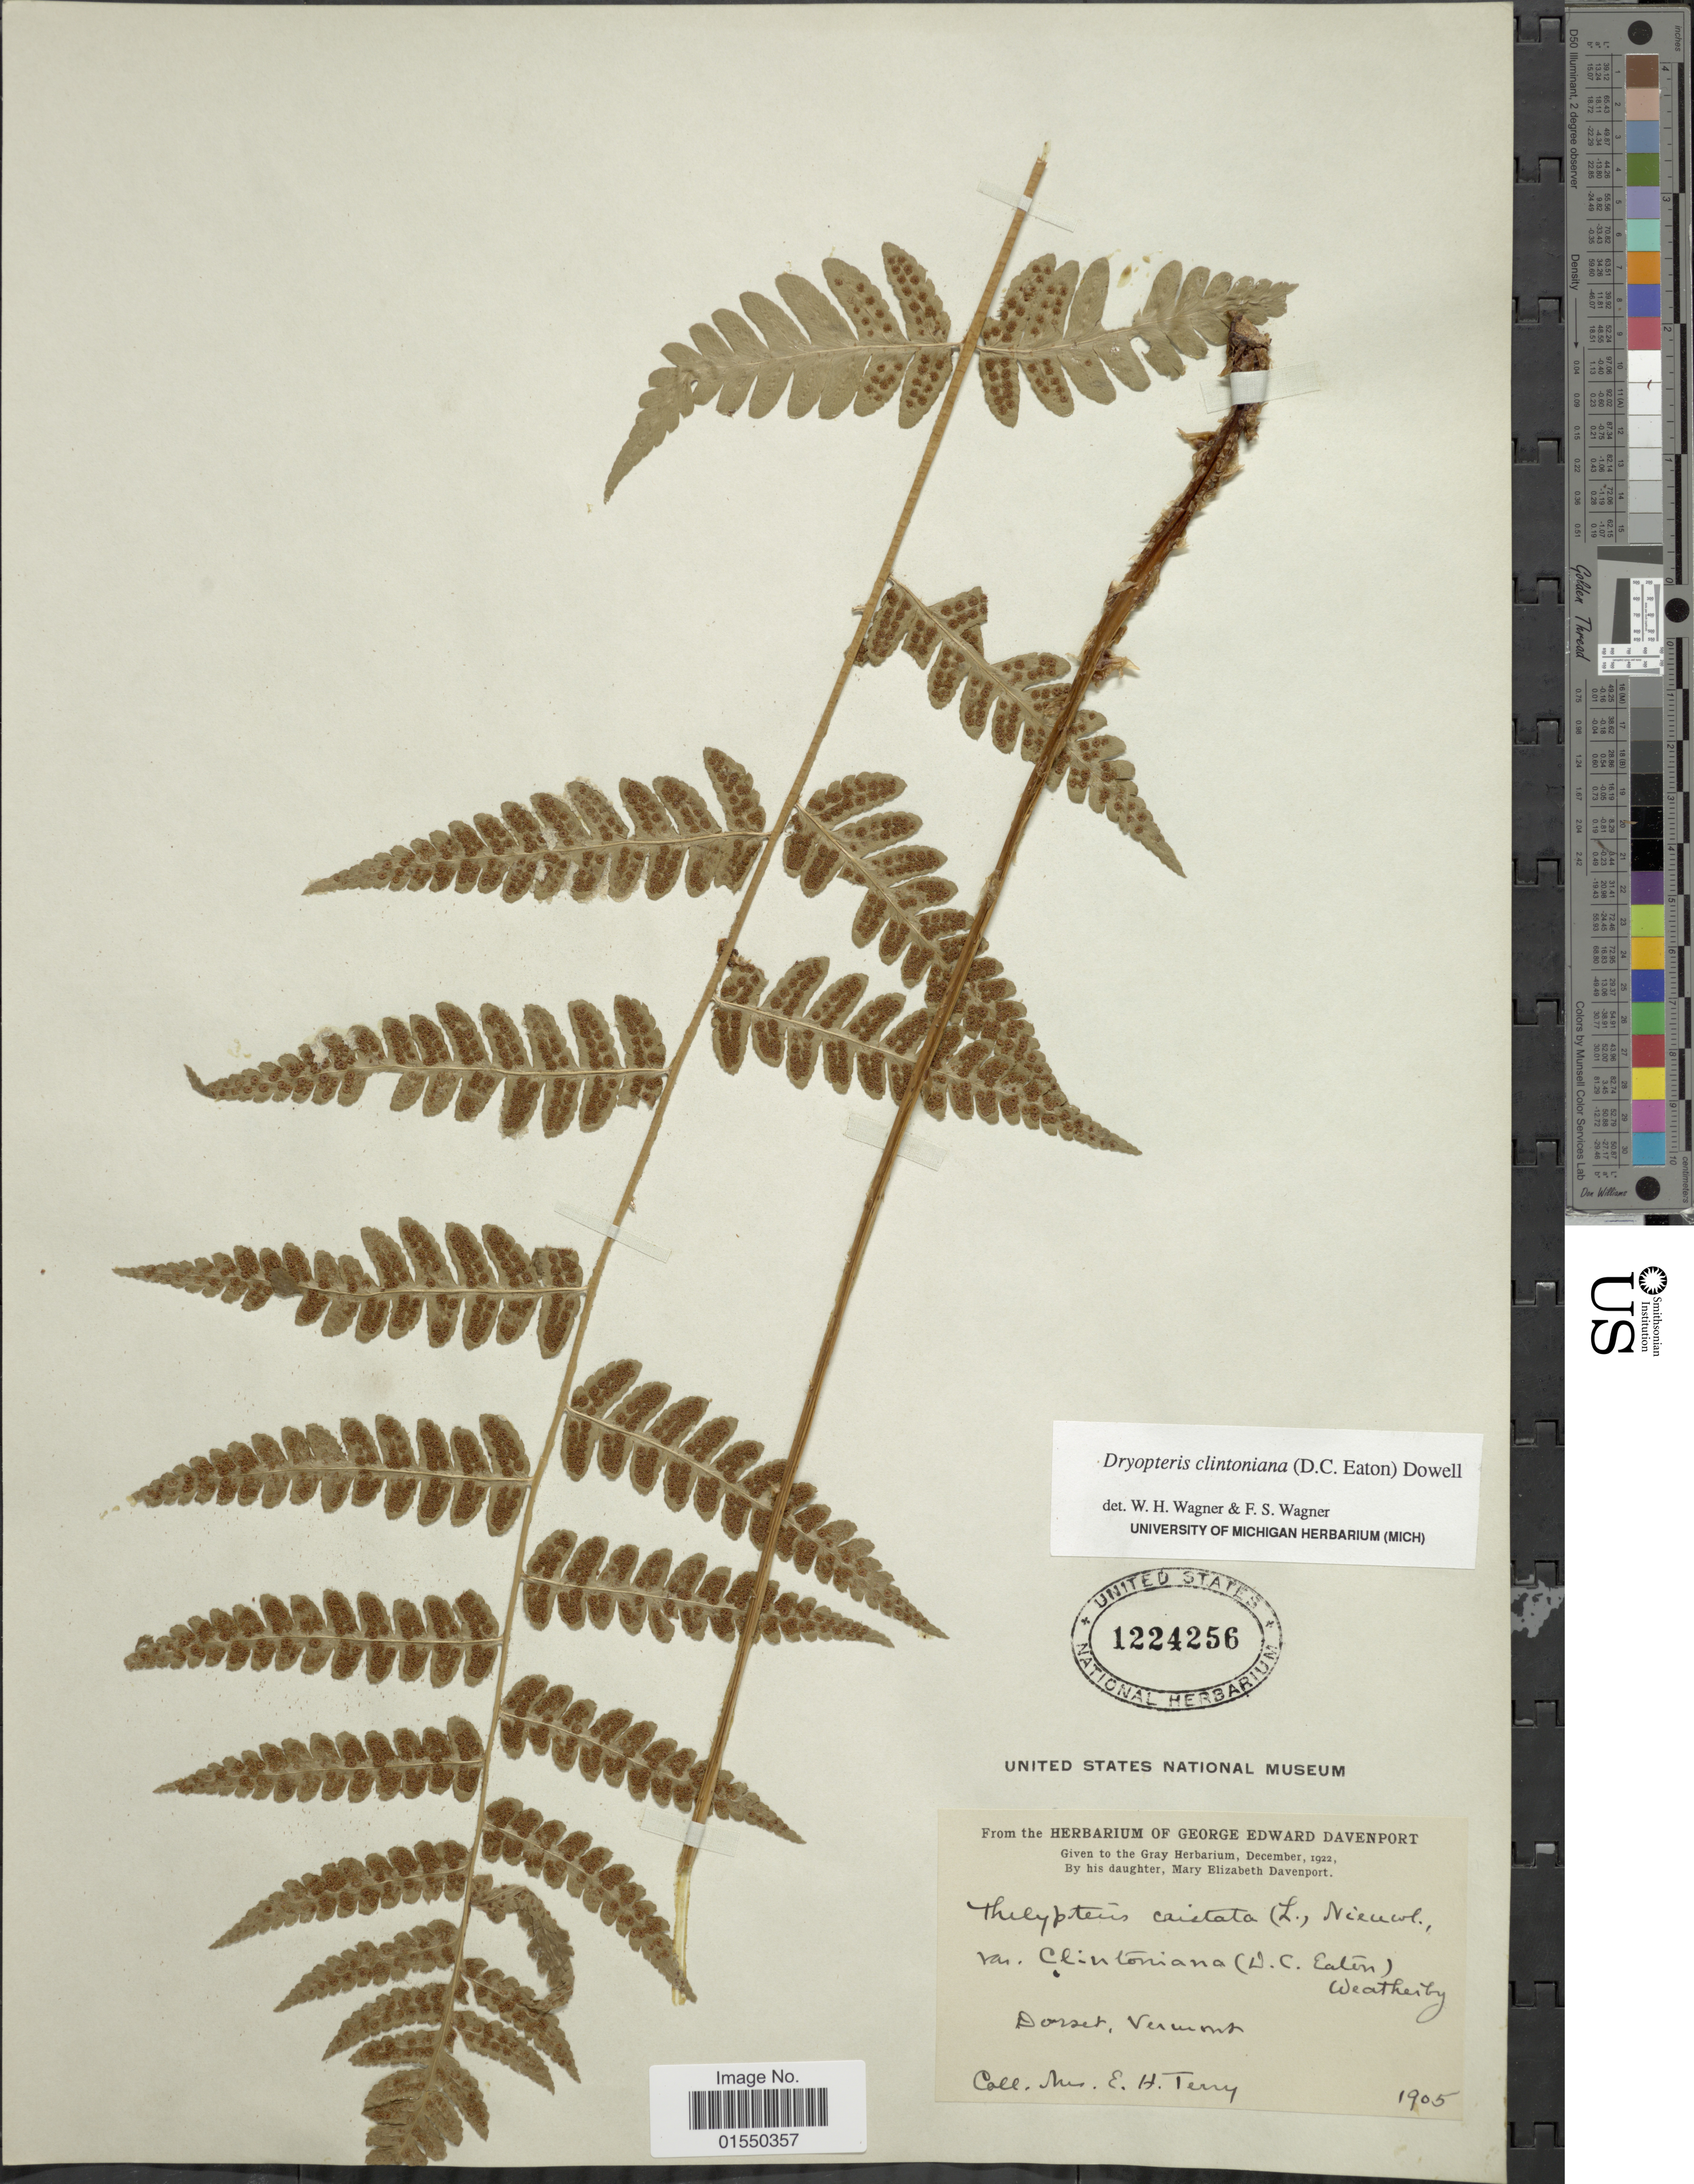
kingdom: Plantae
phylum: Tracheophyta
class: Polypodiopsida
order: Polypodiales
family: Dryopteridaceae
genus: Dryopteris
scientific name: Dryopteris clintoniana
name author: (D.C. Eaton) Dowell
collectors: E. Terry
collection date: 1905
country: United States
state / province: Vermont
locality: Dorset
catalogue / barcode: US 1224256